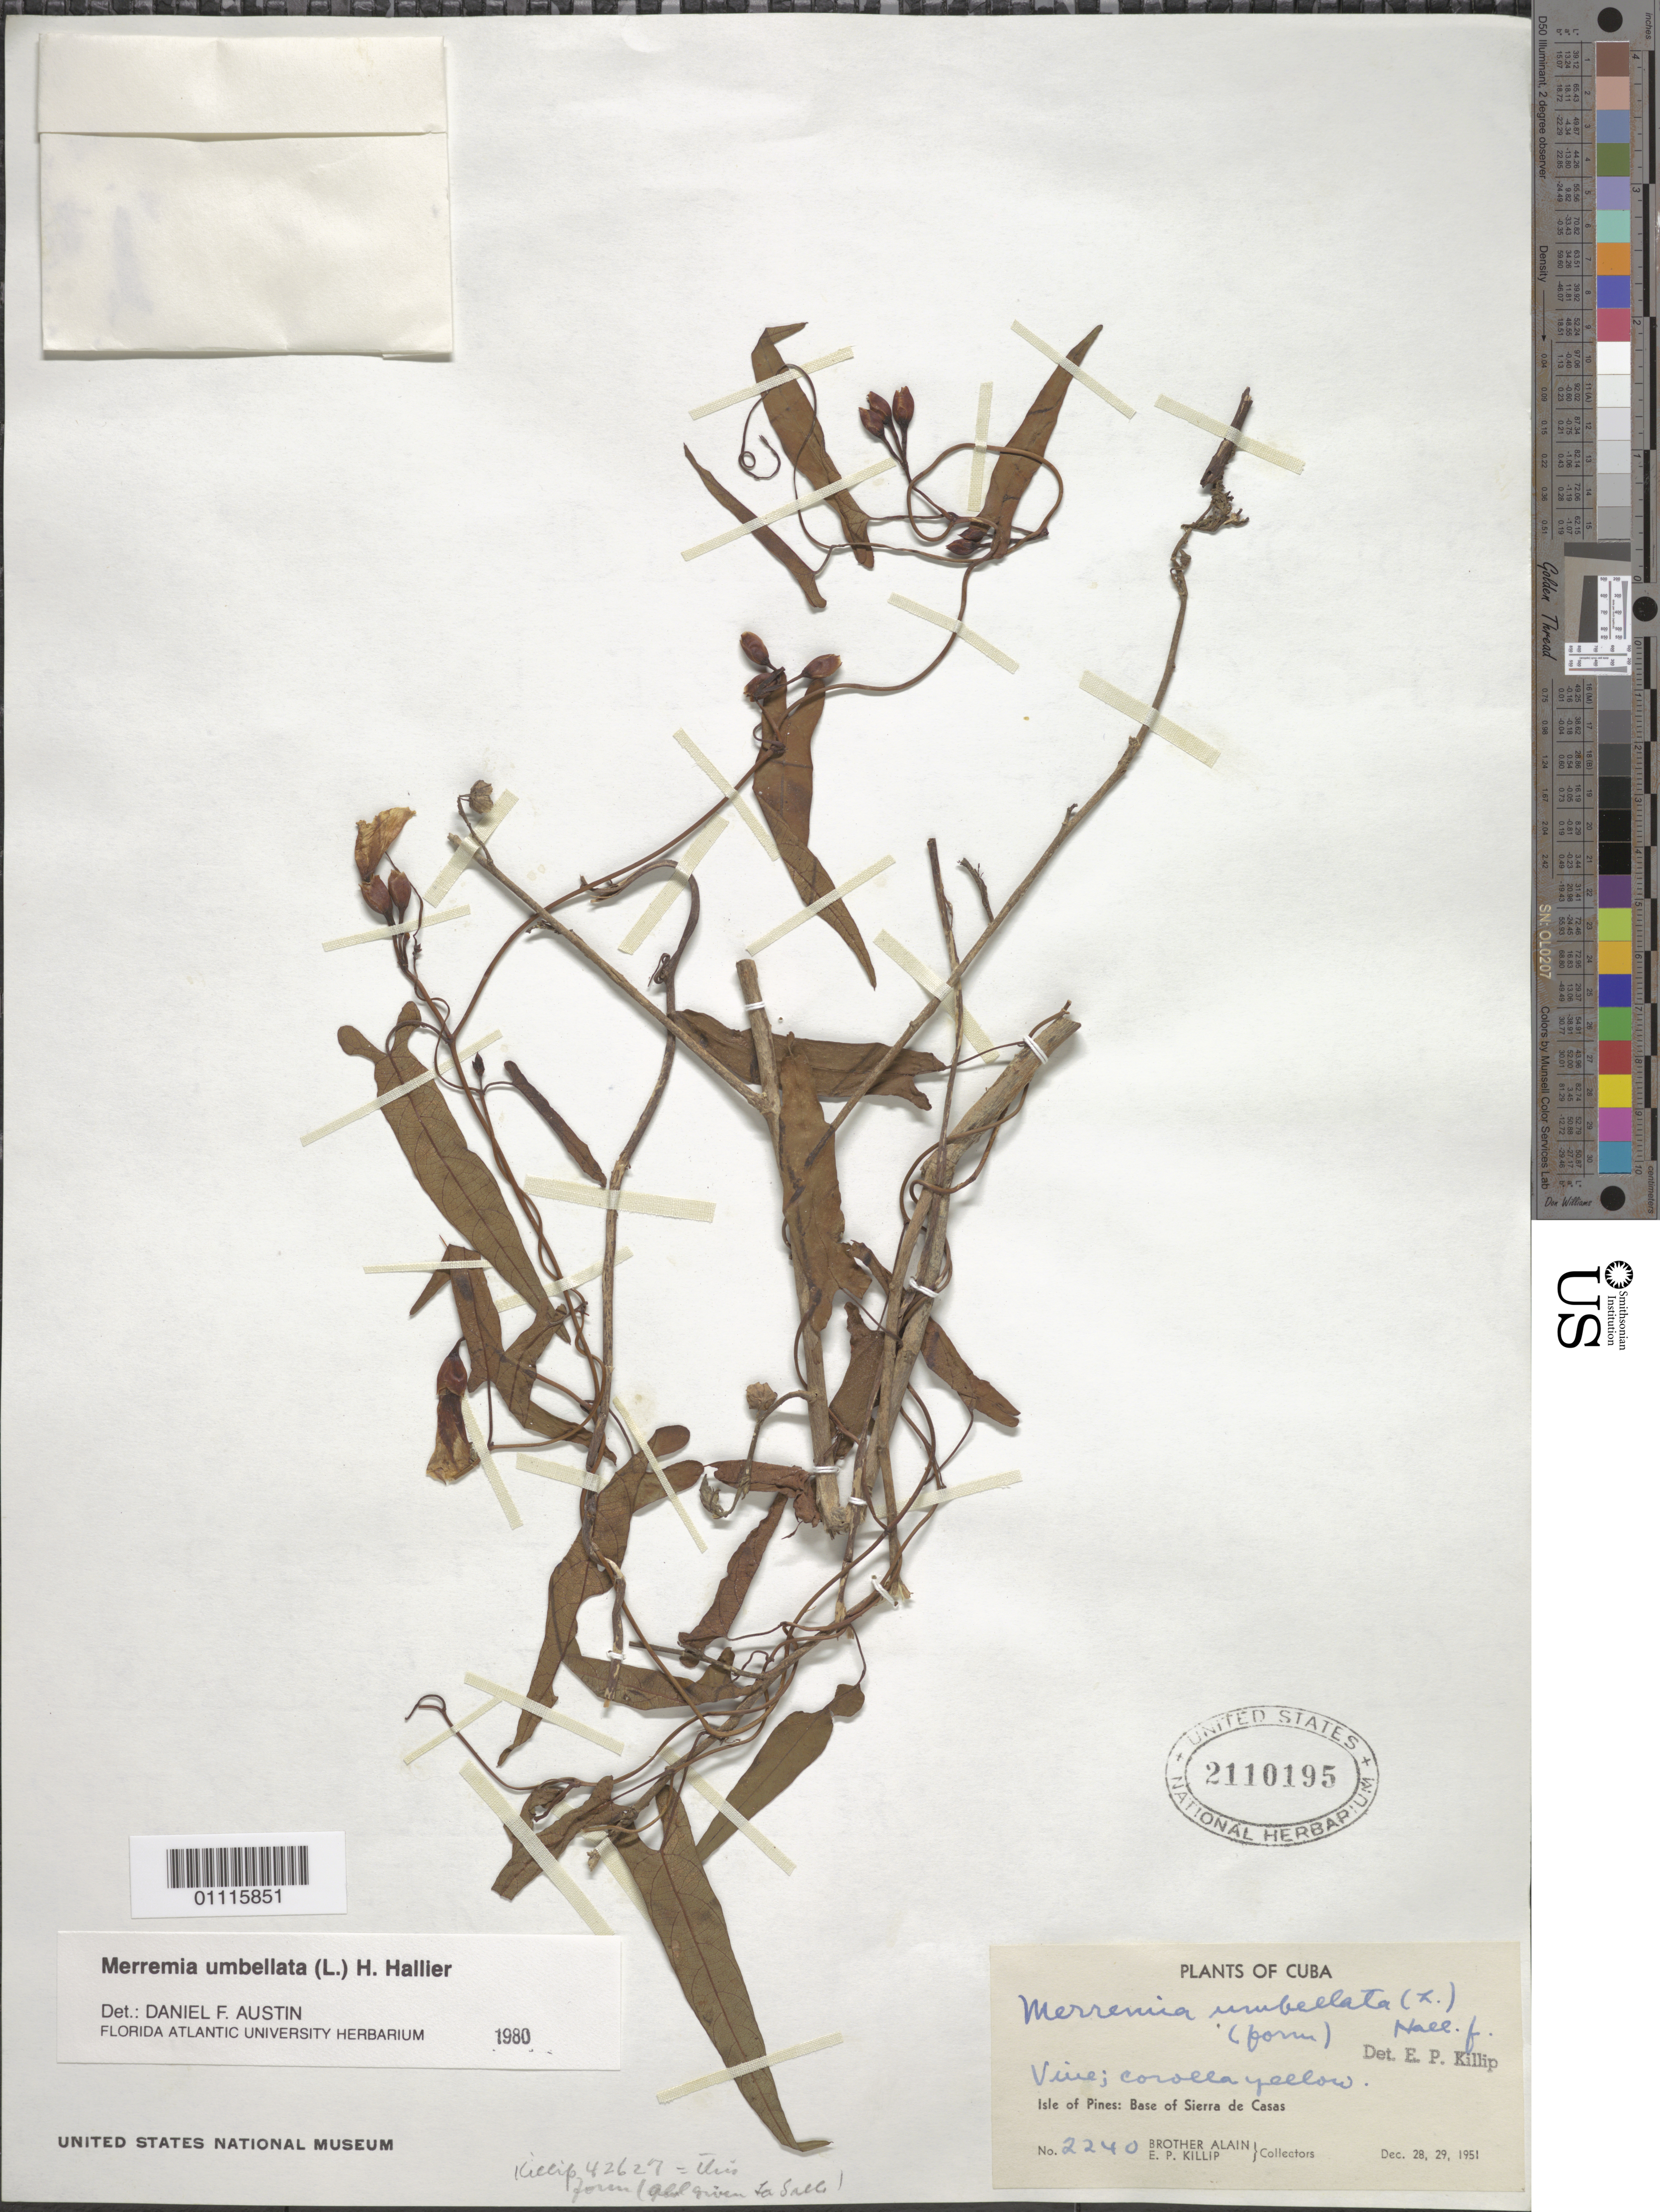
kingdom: Plantae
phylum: Tracheophyta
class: Magnoliopsida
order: Solanales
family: Convolvulaceae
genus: Camonea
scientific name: Camonea umbellata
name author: (L.) A. R. Simões & Staples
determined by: Strong, Mark T., (BOT), Smithsonian Institution - National Museum of Natural History (UNITED STATES)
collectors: A. H. Liogier & E. P. Killip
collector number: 2240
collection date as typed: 28 Dec 1951 and 29 Dec 1951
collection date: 1951-12-28,1951-12-29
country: Cuba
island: Isla de la Juventud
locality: Isle of Pines, base of Sierra de Casas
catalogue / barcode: US 2110195